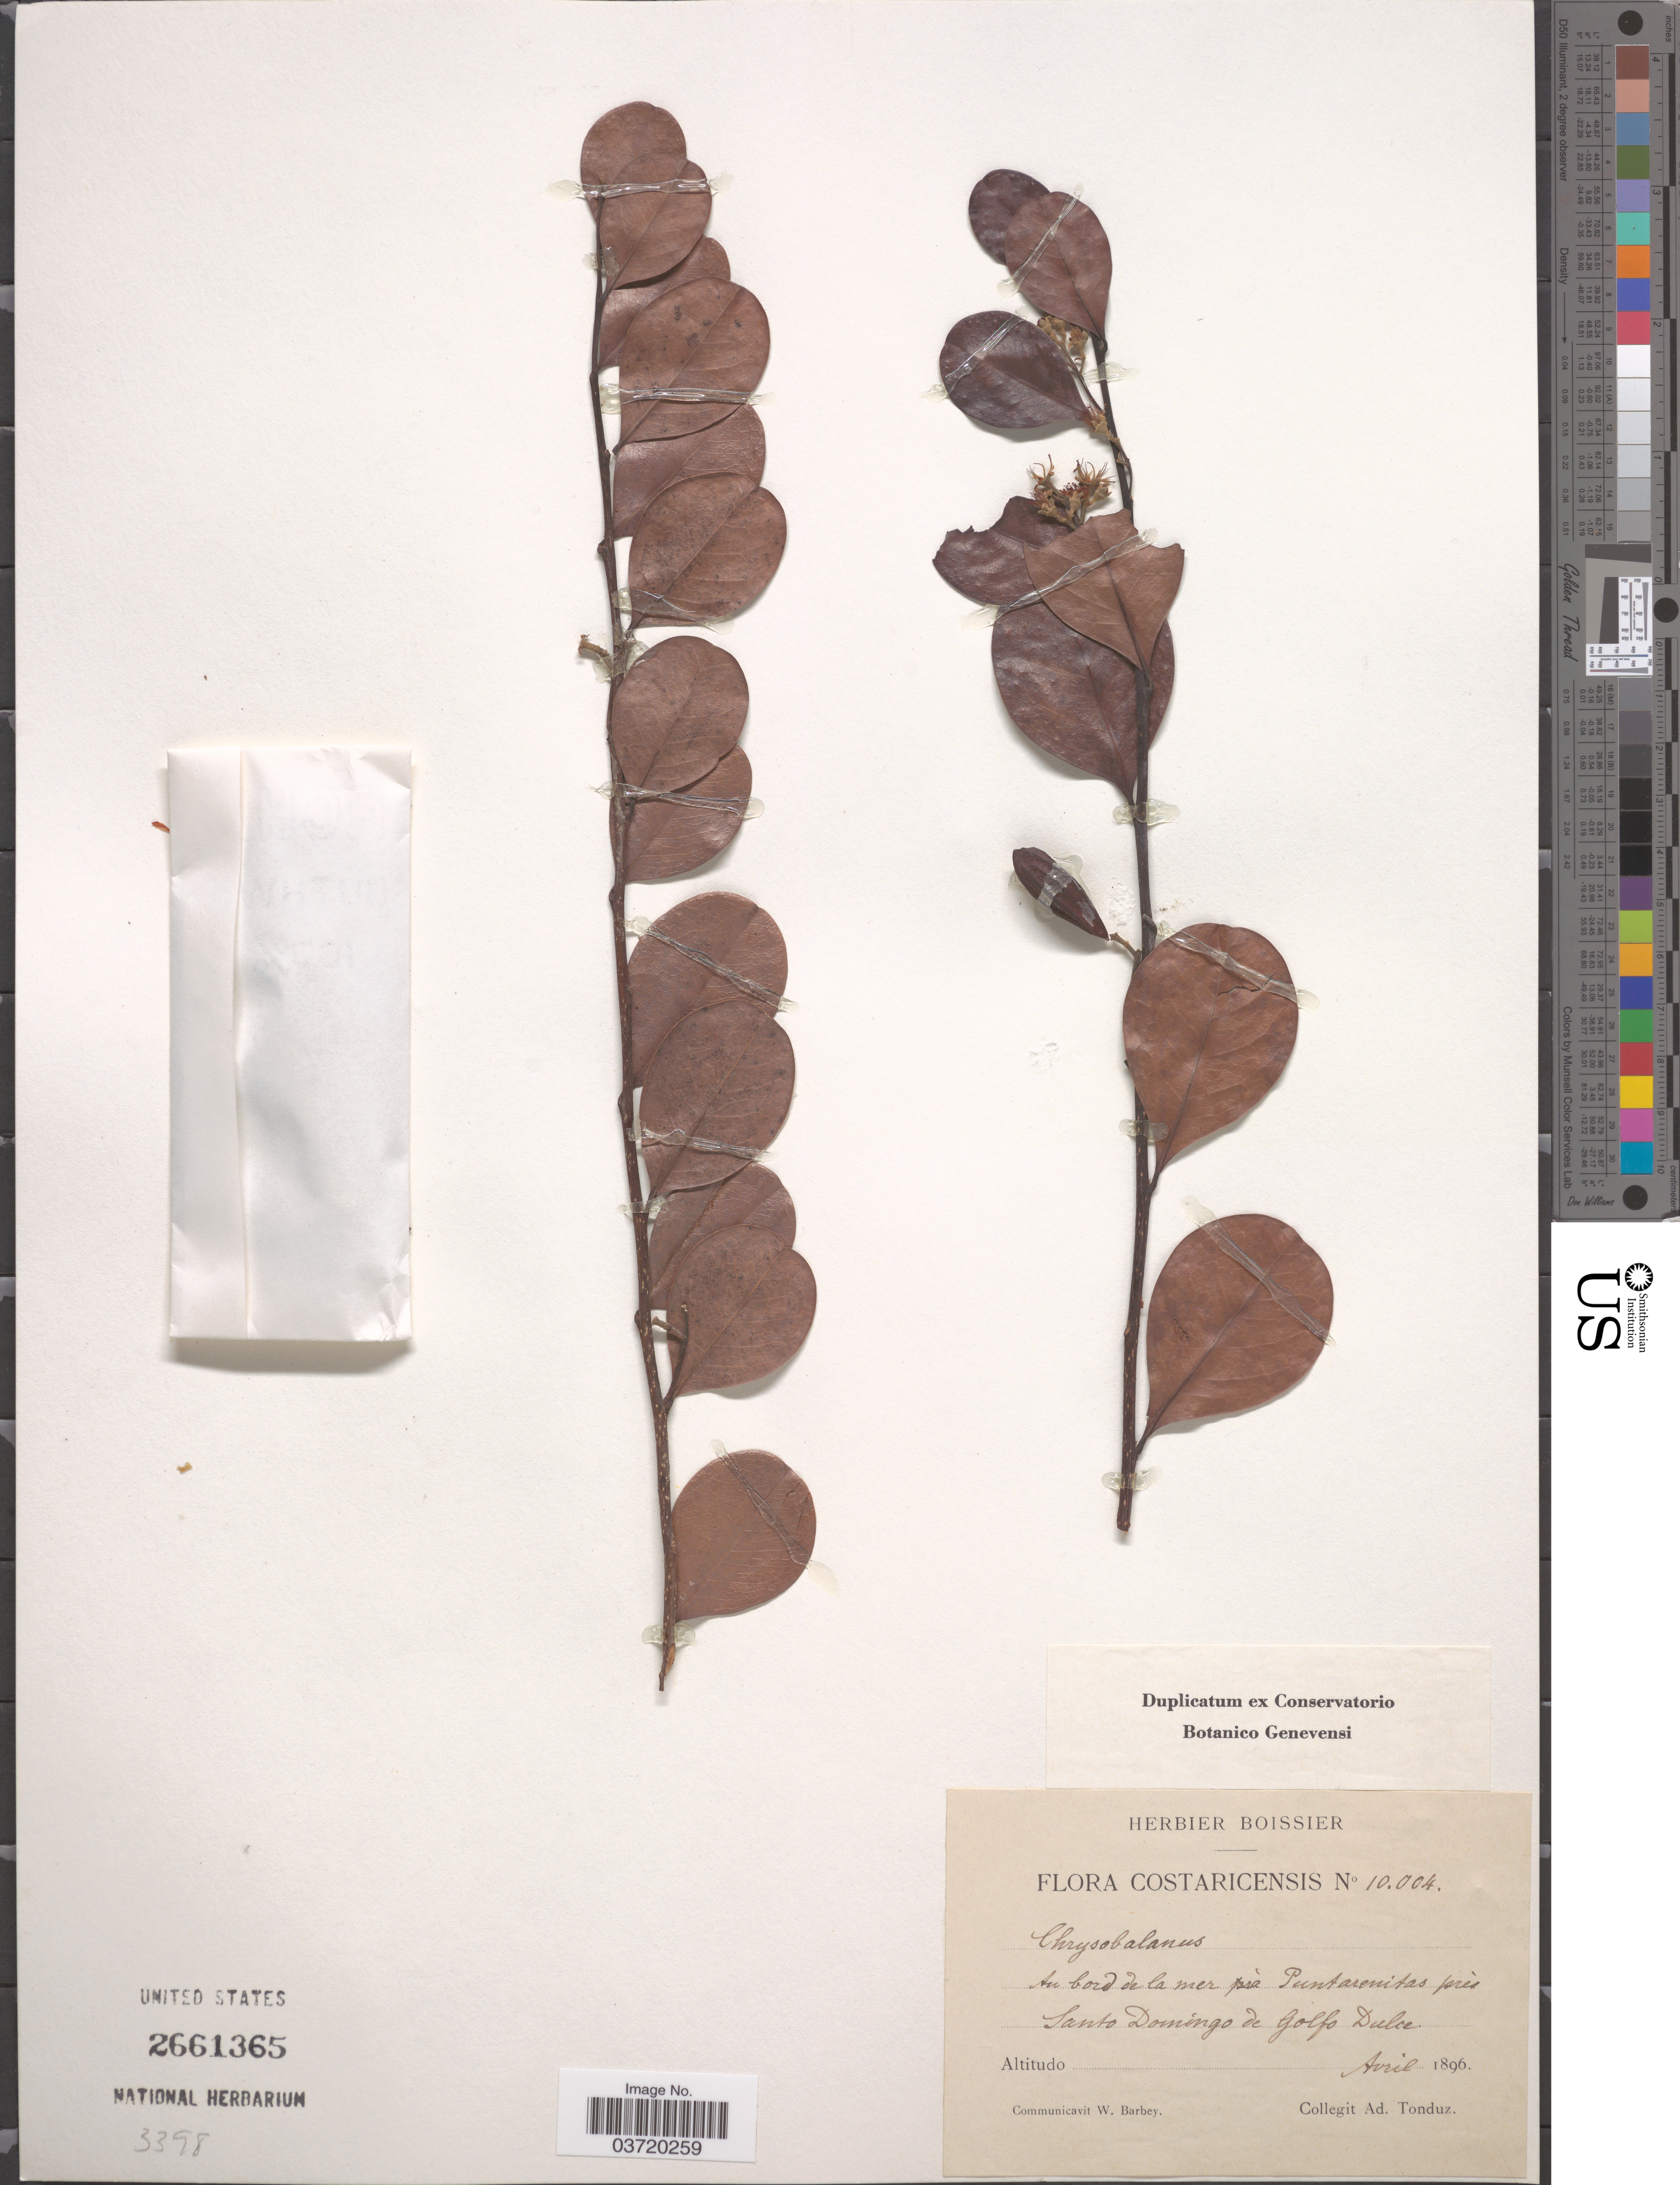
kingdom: Plantae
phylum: Tracheophyta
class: Magnoliopsida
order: Malpighiales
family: Chrysobalanaceae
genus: Chrysobalanus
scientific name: Chrysobalanus icaco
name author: L.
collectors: A. Tonduz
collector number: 10004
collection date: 1896-04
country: Costa Rica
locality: Au bord de la mer à Puntarenitas près Santo Domingo de Golfo Dulce.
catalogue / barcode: US 2661365